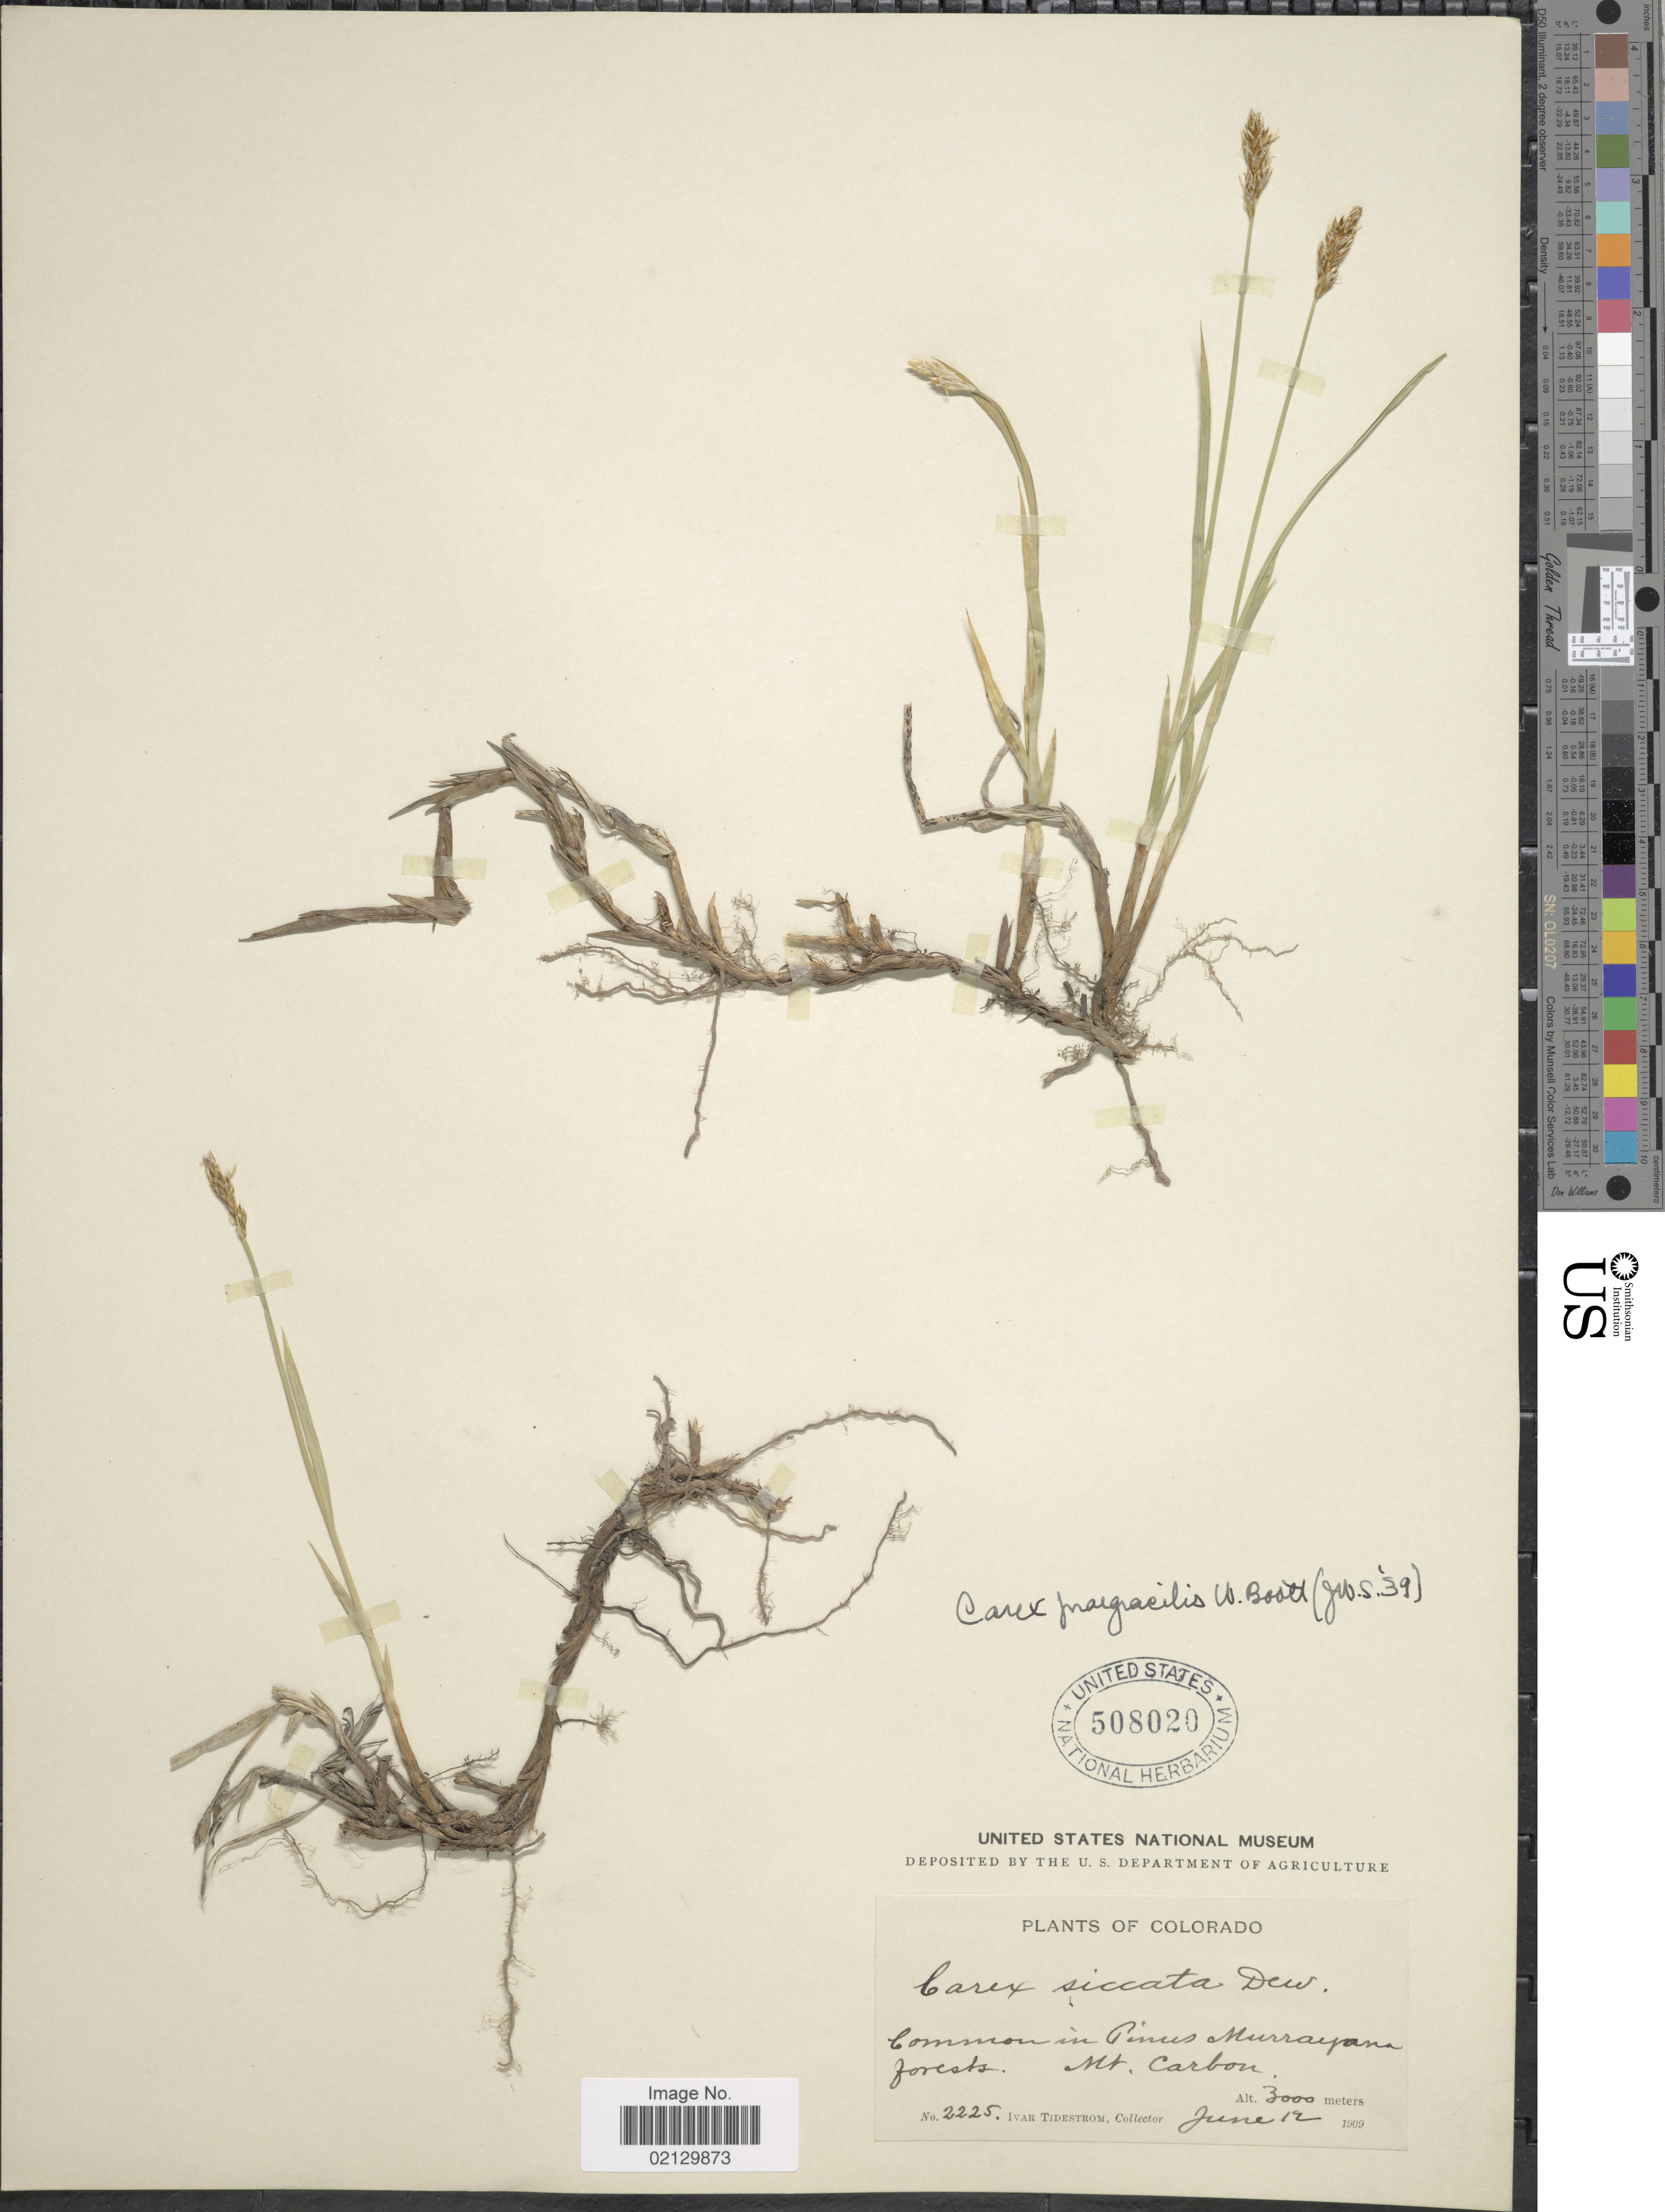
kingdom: Plantae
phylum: Tracheophyta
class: Liliopsida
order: Poales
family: Cyperaceae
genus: Carex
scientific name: Carex praegracilis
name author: W. Boott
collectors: I. F. Tidestrom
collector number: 2225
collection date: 1909-06-12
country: United States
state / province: Colorado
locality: In Pinus Murrayana forests, Mt. Carbon.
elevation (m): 3000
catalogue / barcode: US 508020